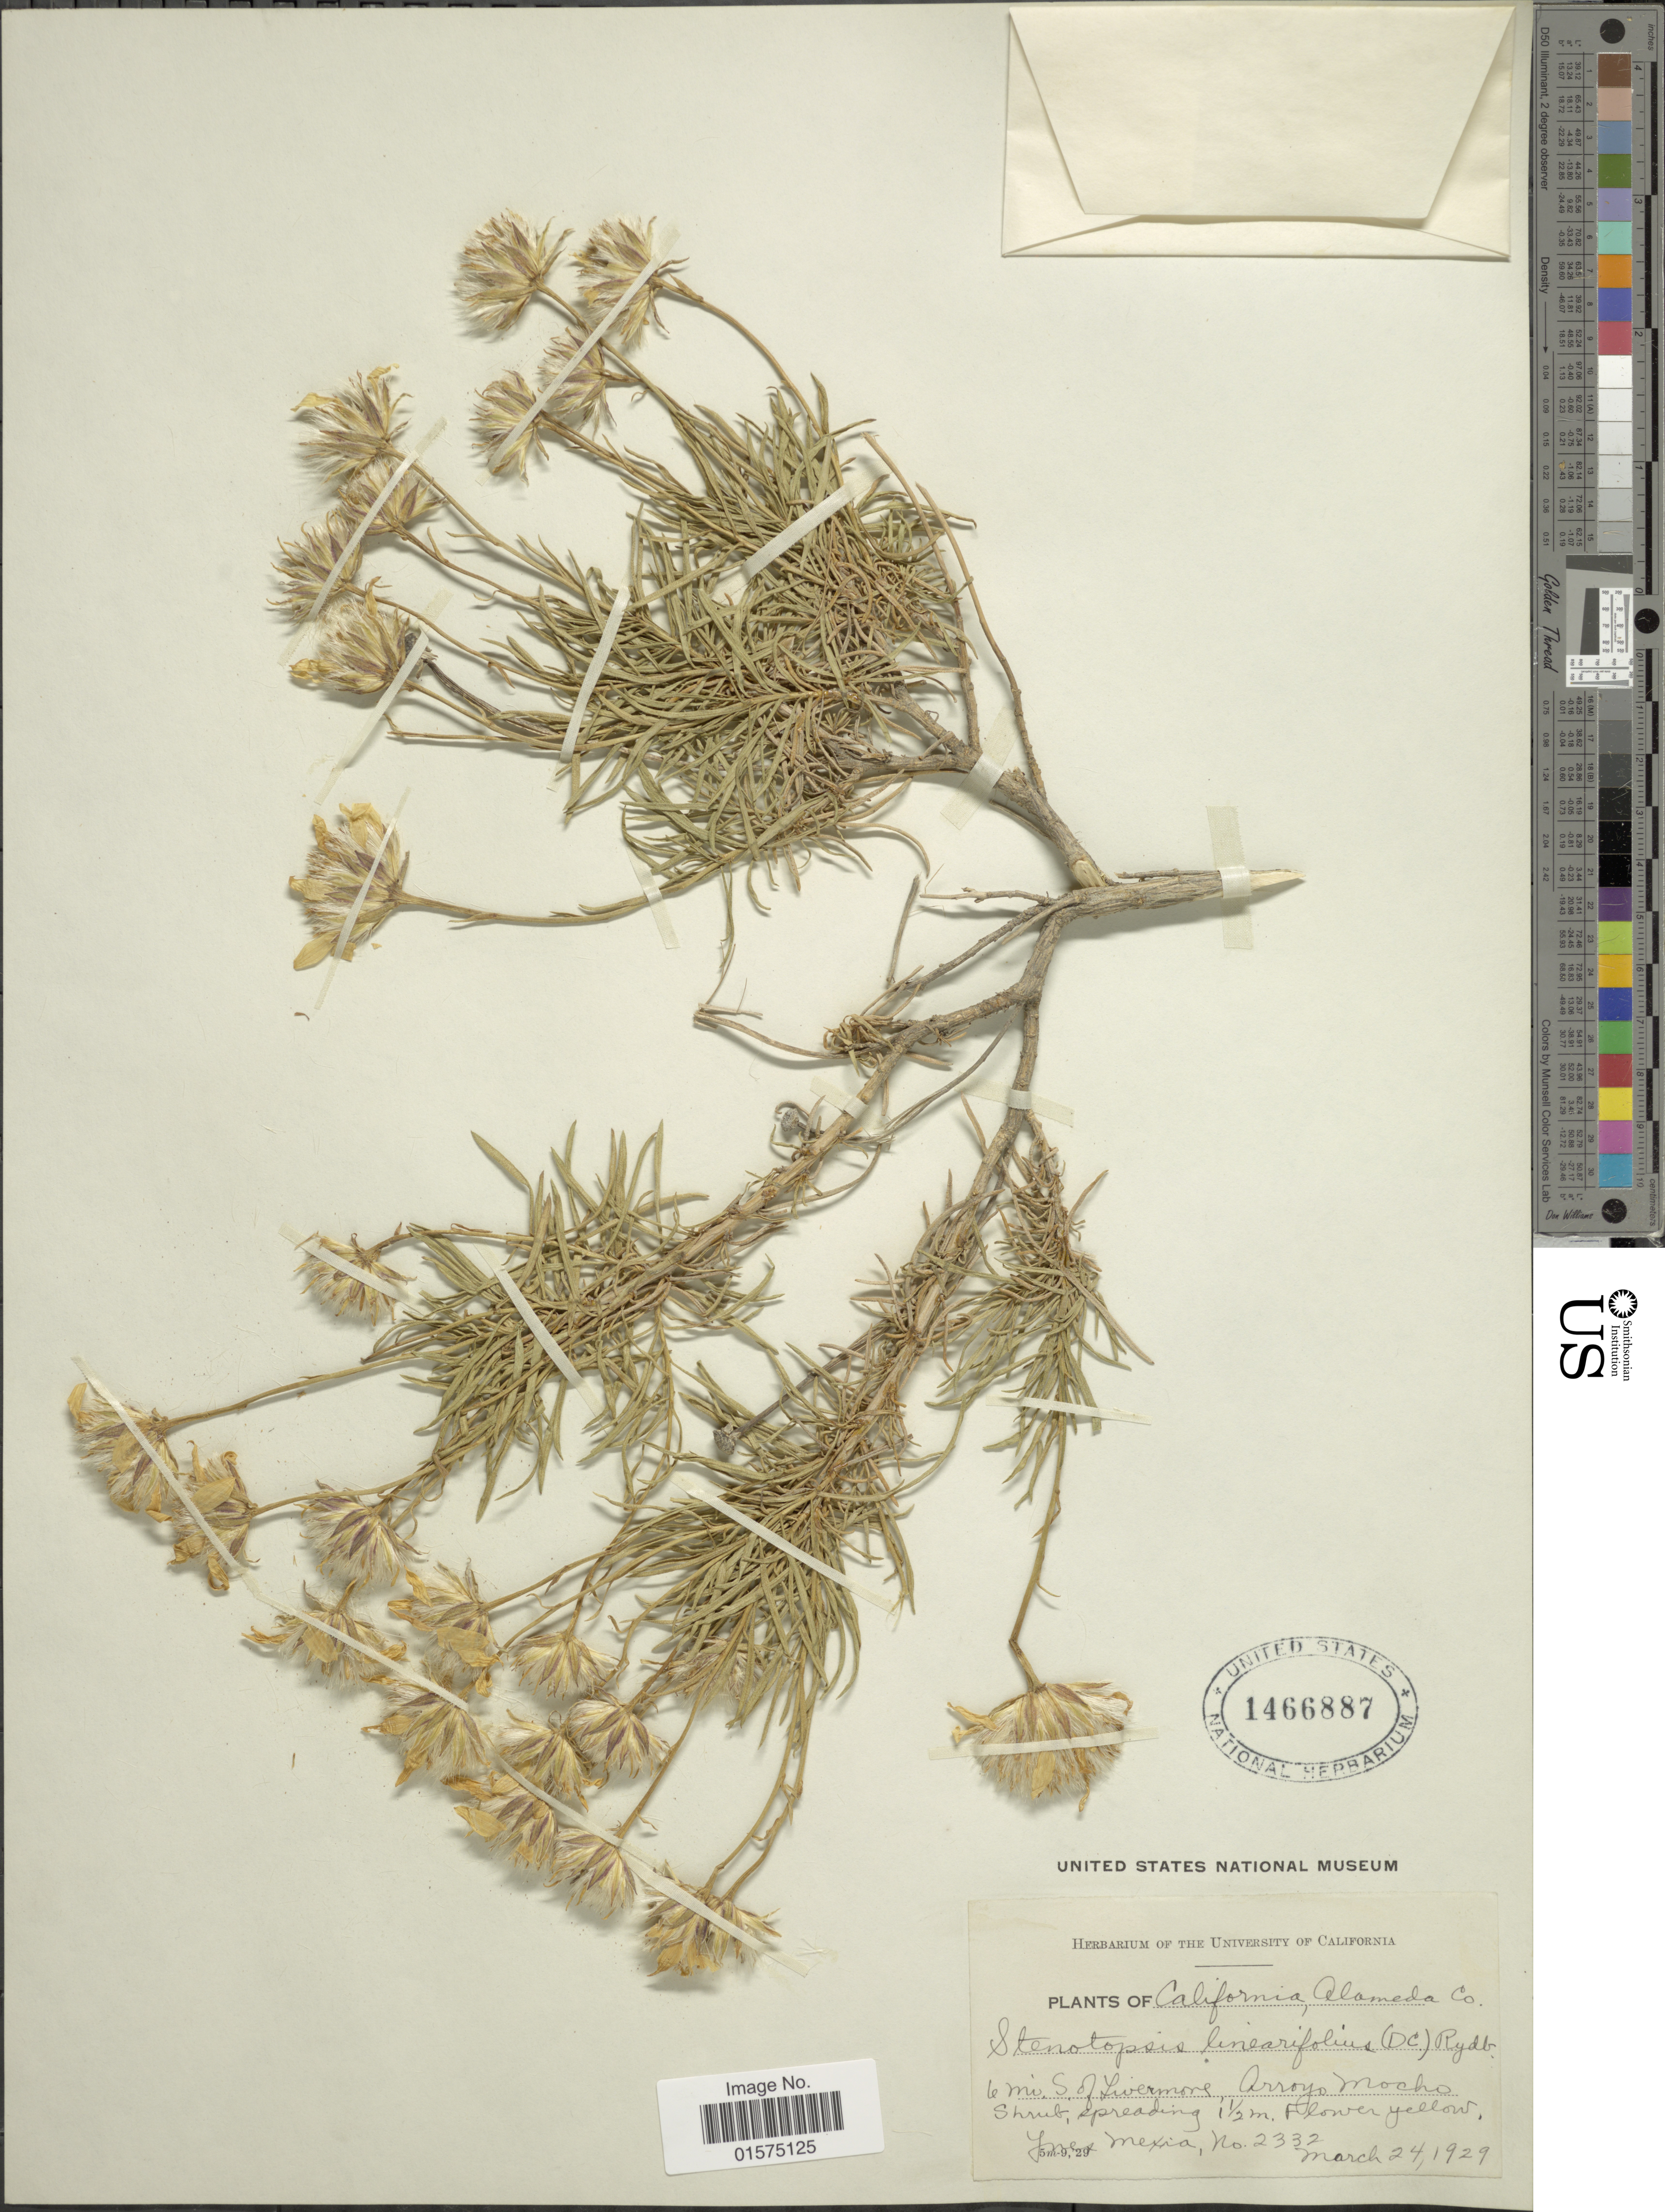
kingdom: Plantae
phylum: Tracheophyta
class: Magnoliopsida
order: Asterales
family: Asteraceae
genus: Ericameria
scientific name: Ericameria linearifolia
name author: (DC.) Urbatsch & Wussow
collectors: Y. Mexia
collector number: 2332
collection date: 1929-03-24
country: United States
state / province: California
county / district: Alameda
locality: Alameda Co. 6 mi. S of Livermore, Arroyo Mocho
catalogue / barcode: US 1466887